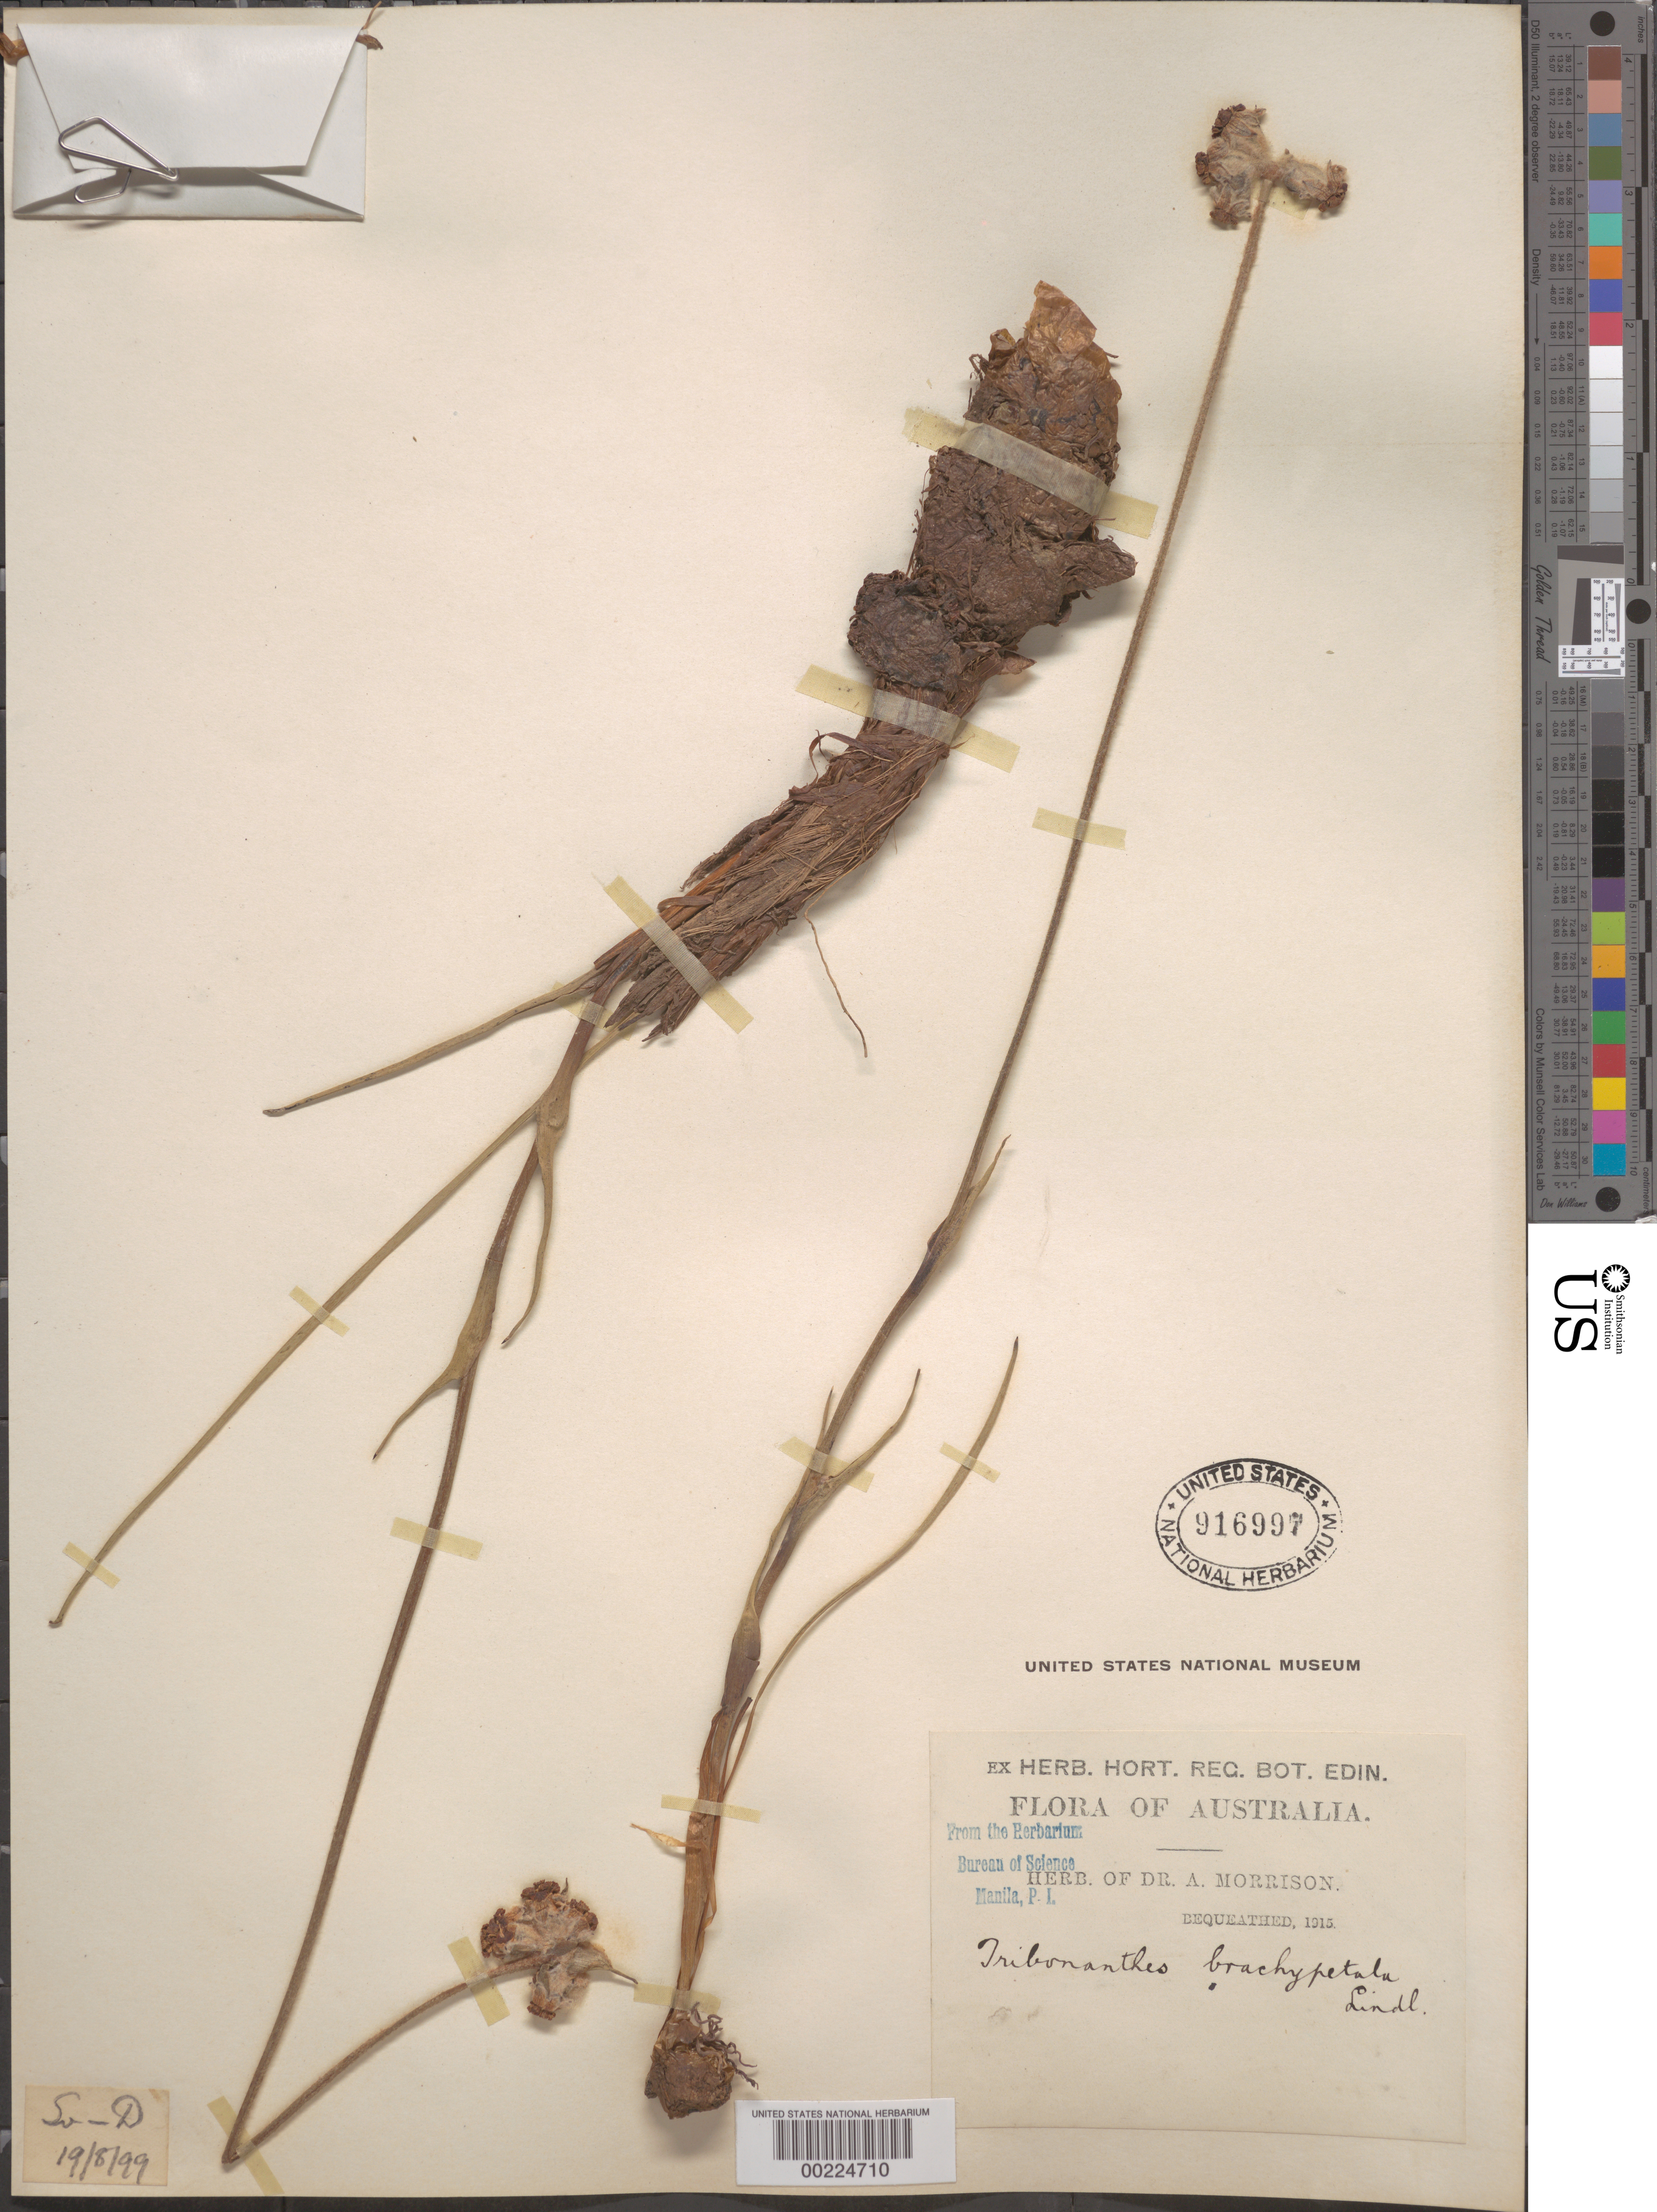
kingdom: Plantae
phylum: Tracheophyta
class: Liliopsida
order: Commelinales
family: Haemodoraceae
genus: Tribonanthes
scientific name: Tribonanthes brachypetala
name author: Lindl.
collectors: Wilkes Explor. Exped.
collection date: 1838/1842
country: Australia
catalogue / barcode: US 916997